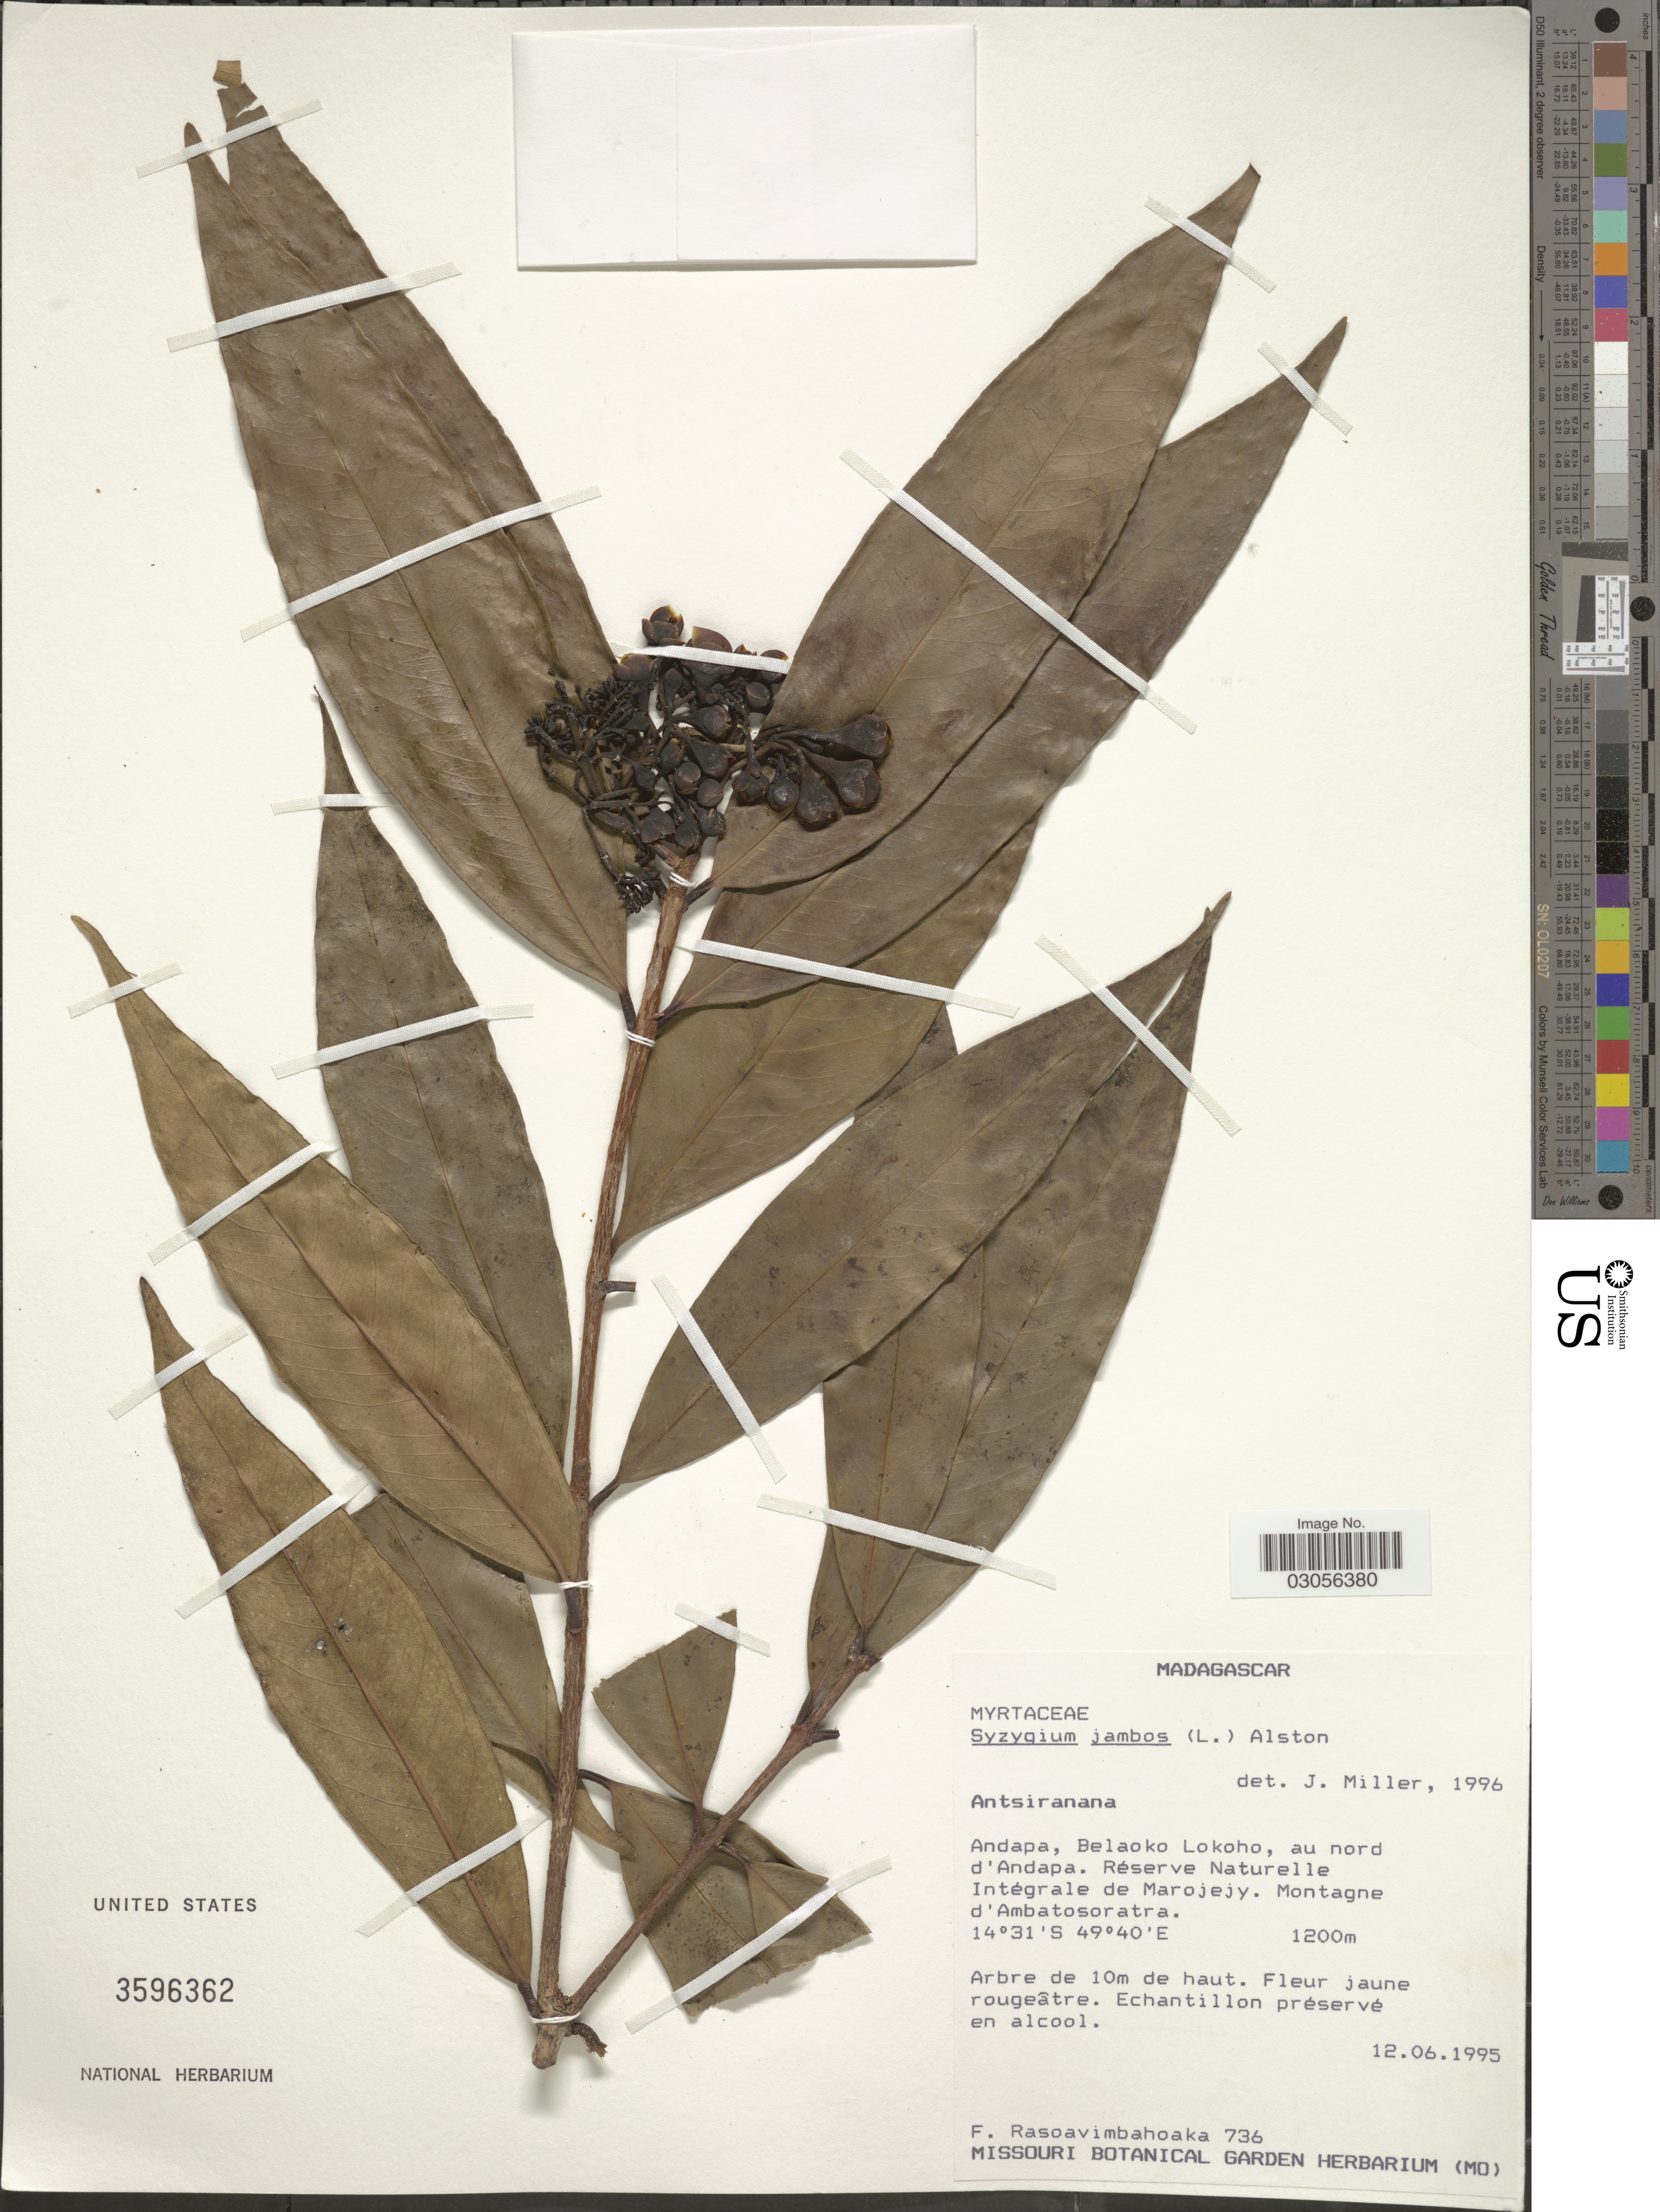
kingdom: Plantae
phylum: Tracheophyta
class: Magnoliopsida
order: Myrtales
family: Myrtaceae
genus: Syzygium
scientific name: Syzygium jambos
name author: (L.) Alston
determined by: Miller, J.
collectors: F. Rasoavimbahoaka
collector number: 736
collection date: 1995-06-12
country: Madagascar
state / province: Sava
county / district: Andapa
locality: Andapa, Belaoko Lokoho, au nord d'Andapa. Réserve Naturelle Intégrale de Marojejy. Montagne d'Ambatosoratra.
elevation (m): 1200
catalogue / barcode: US 3596362